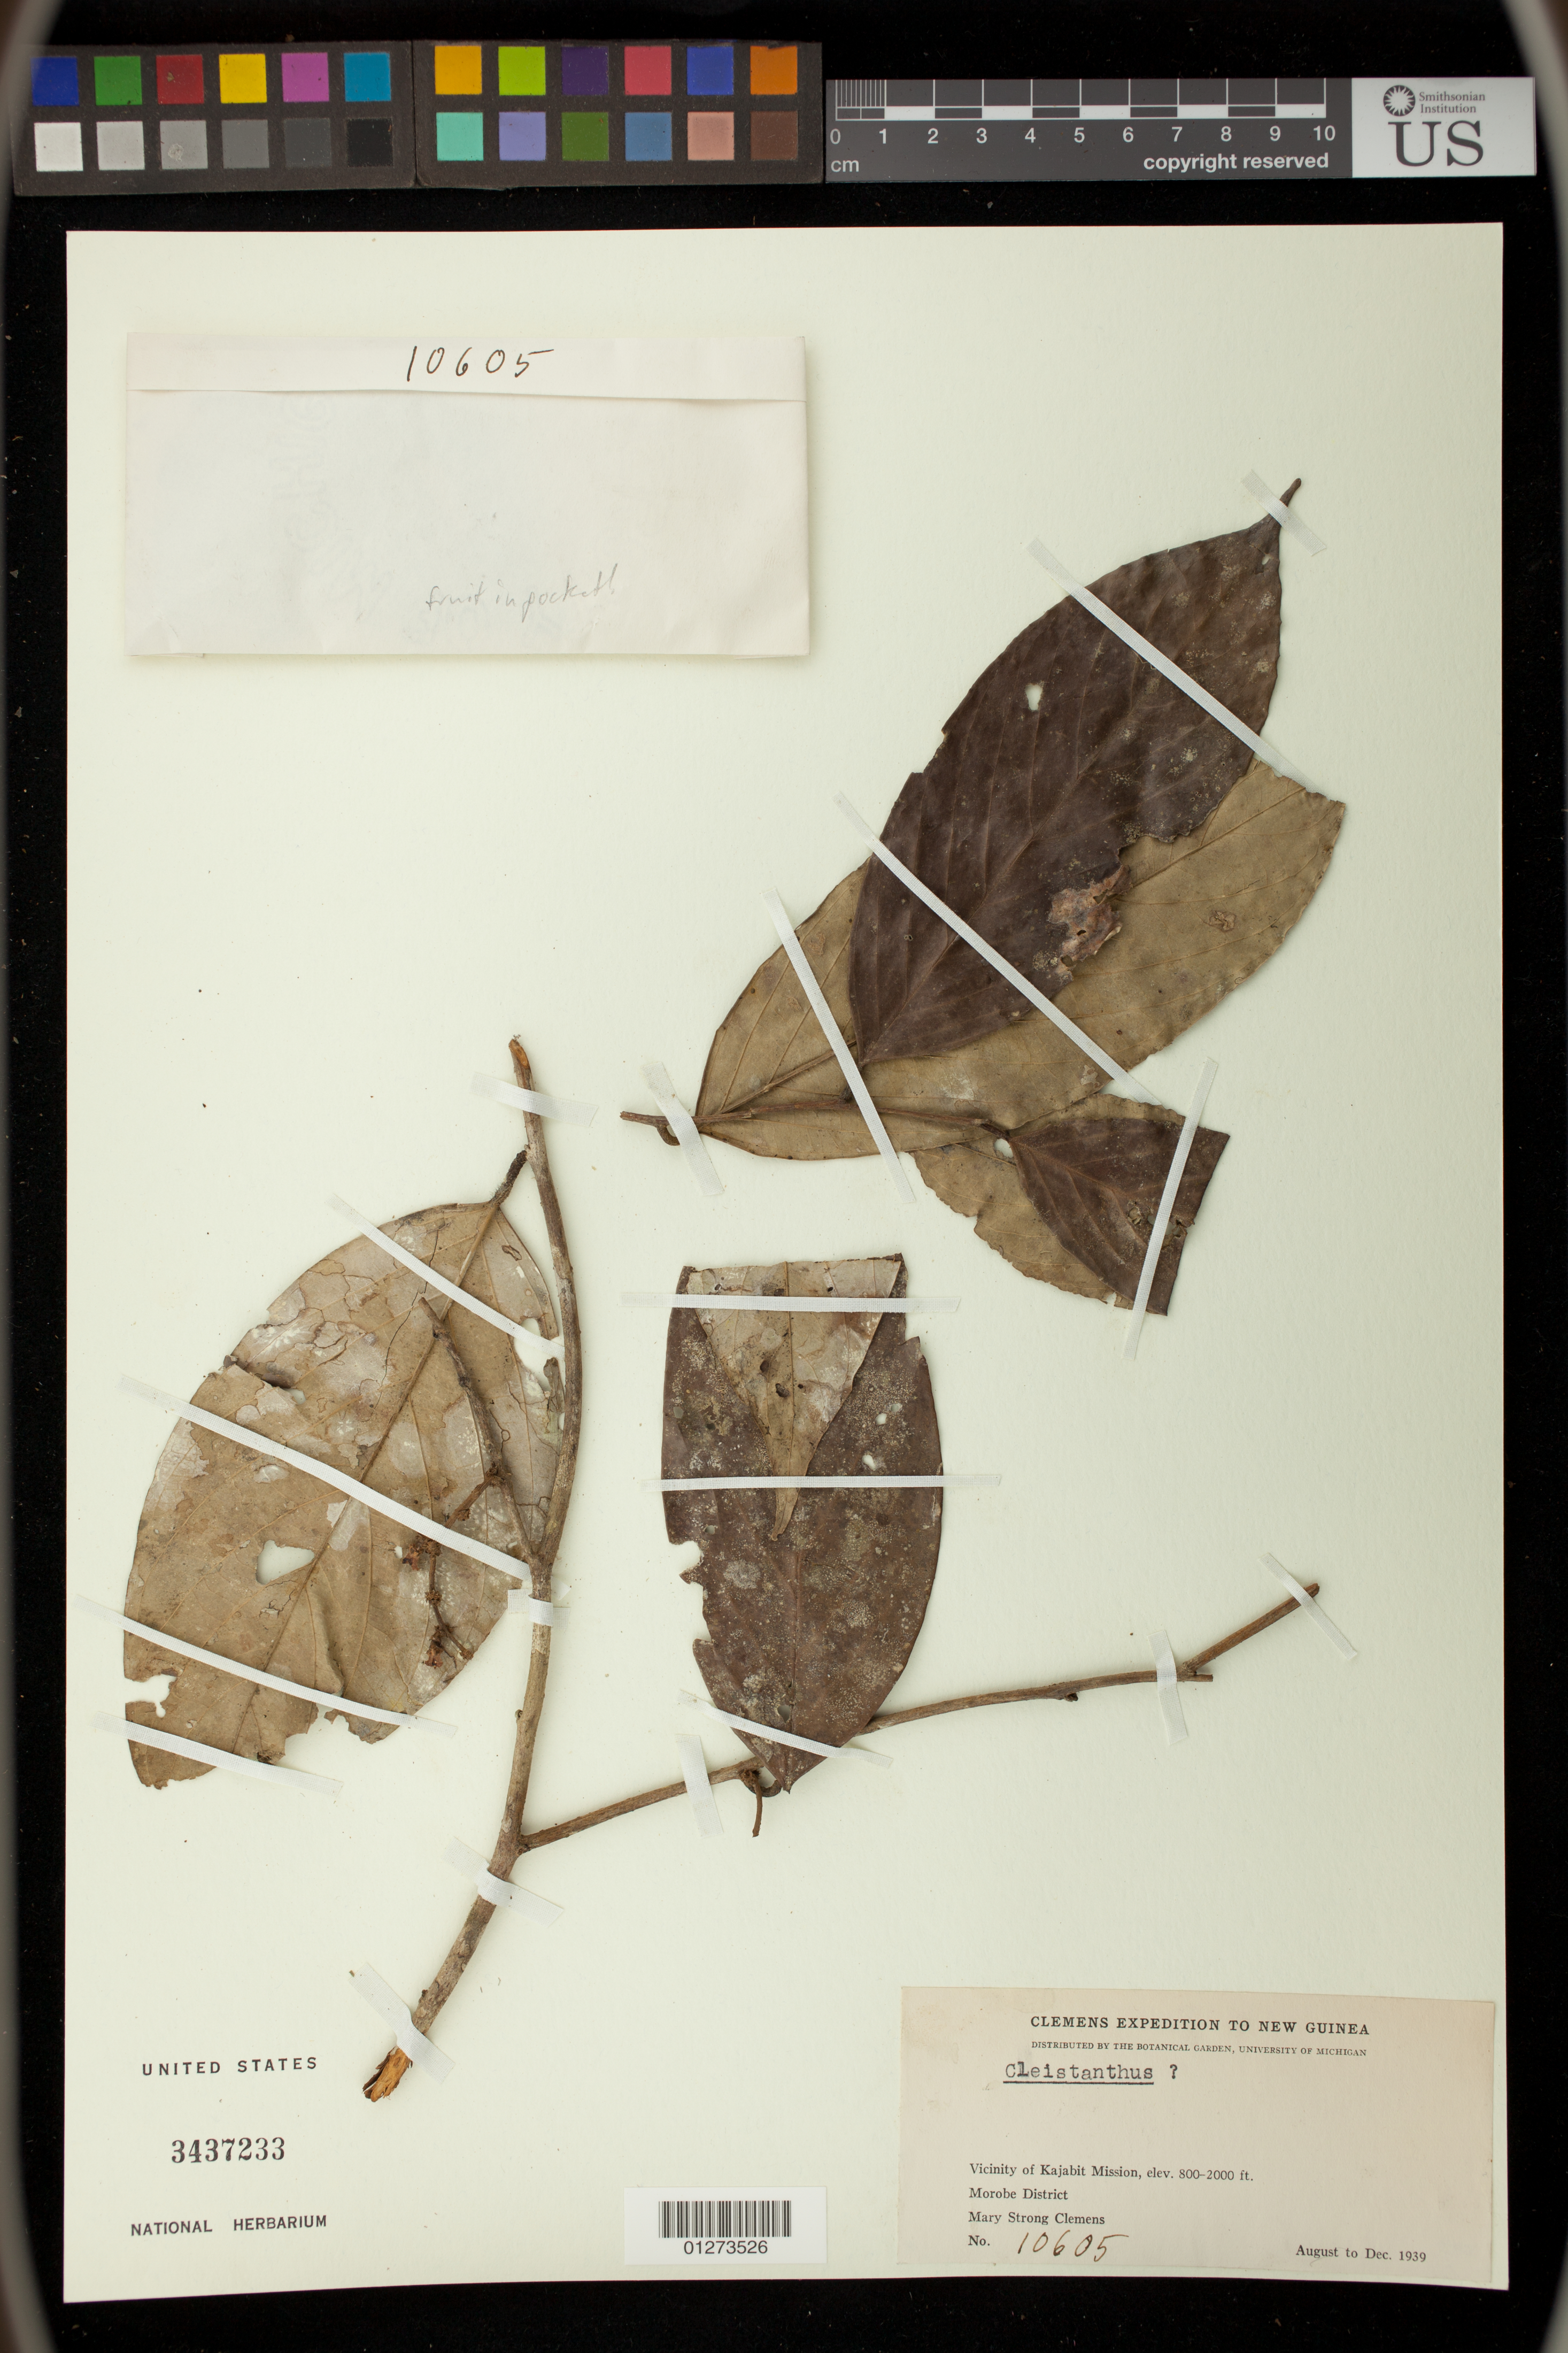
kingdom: Plantae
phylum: Tracheophyta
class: Magnoliopsida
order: Malpighiales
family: Phyllanthaceae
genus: Cleistanthus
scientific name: Cleistanthus sp.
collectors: M. S. Clemens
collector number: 10605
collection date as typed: Aug 1939 to -- Dec 1939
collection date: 1939-08/1939-12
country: Papua New Guinea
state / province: Morobe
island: New Guinea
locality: Vicinity of Kajabit Mission.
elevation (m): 244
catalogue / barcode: US 3437233